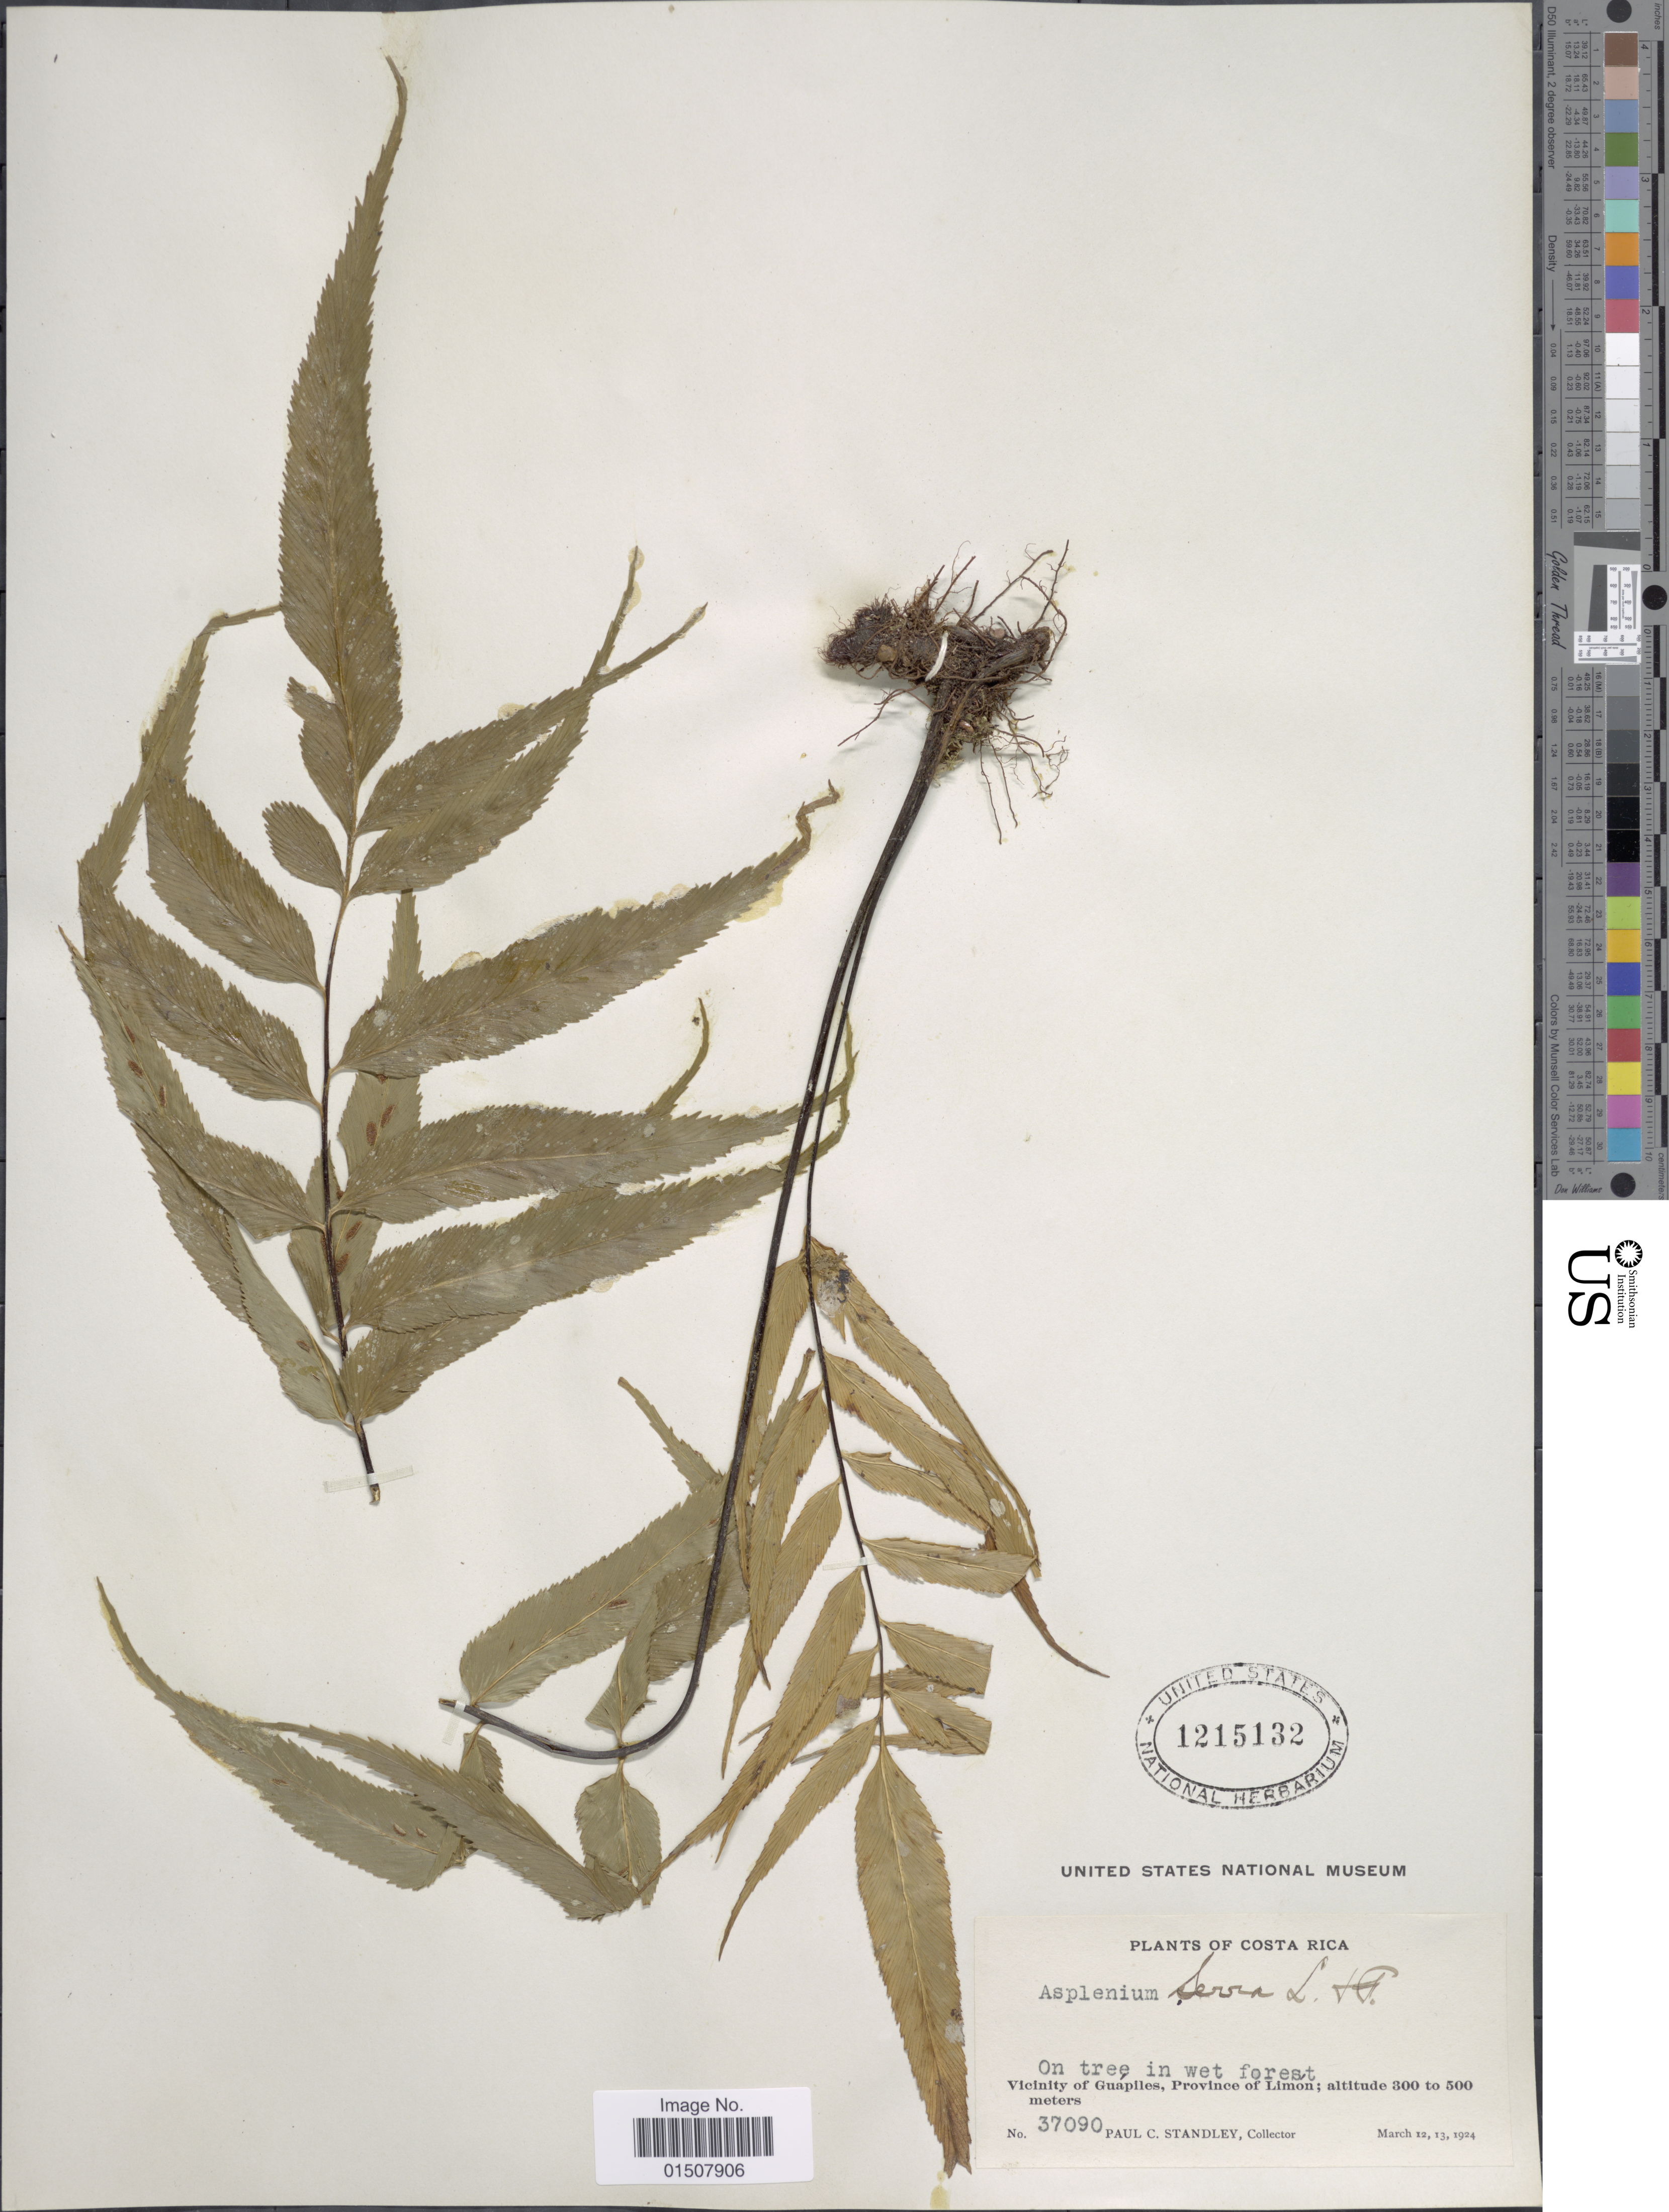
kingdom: Plantae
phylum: Tracheophyta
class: Polypodiopsida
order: Polypodiales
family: Aspleniaceae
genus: Asplenium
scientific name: Asplenium serra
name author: Langsd. & Fisch.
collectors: P. C. Standley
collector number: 37090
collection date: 1924-03-12/1924-03-13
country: Costa Rica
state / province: Limón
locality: Vicinity of Guapiles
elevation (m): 300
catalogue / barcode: US 1215132